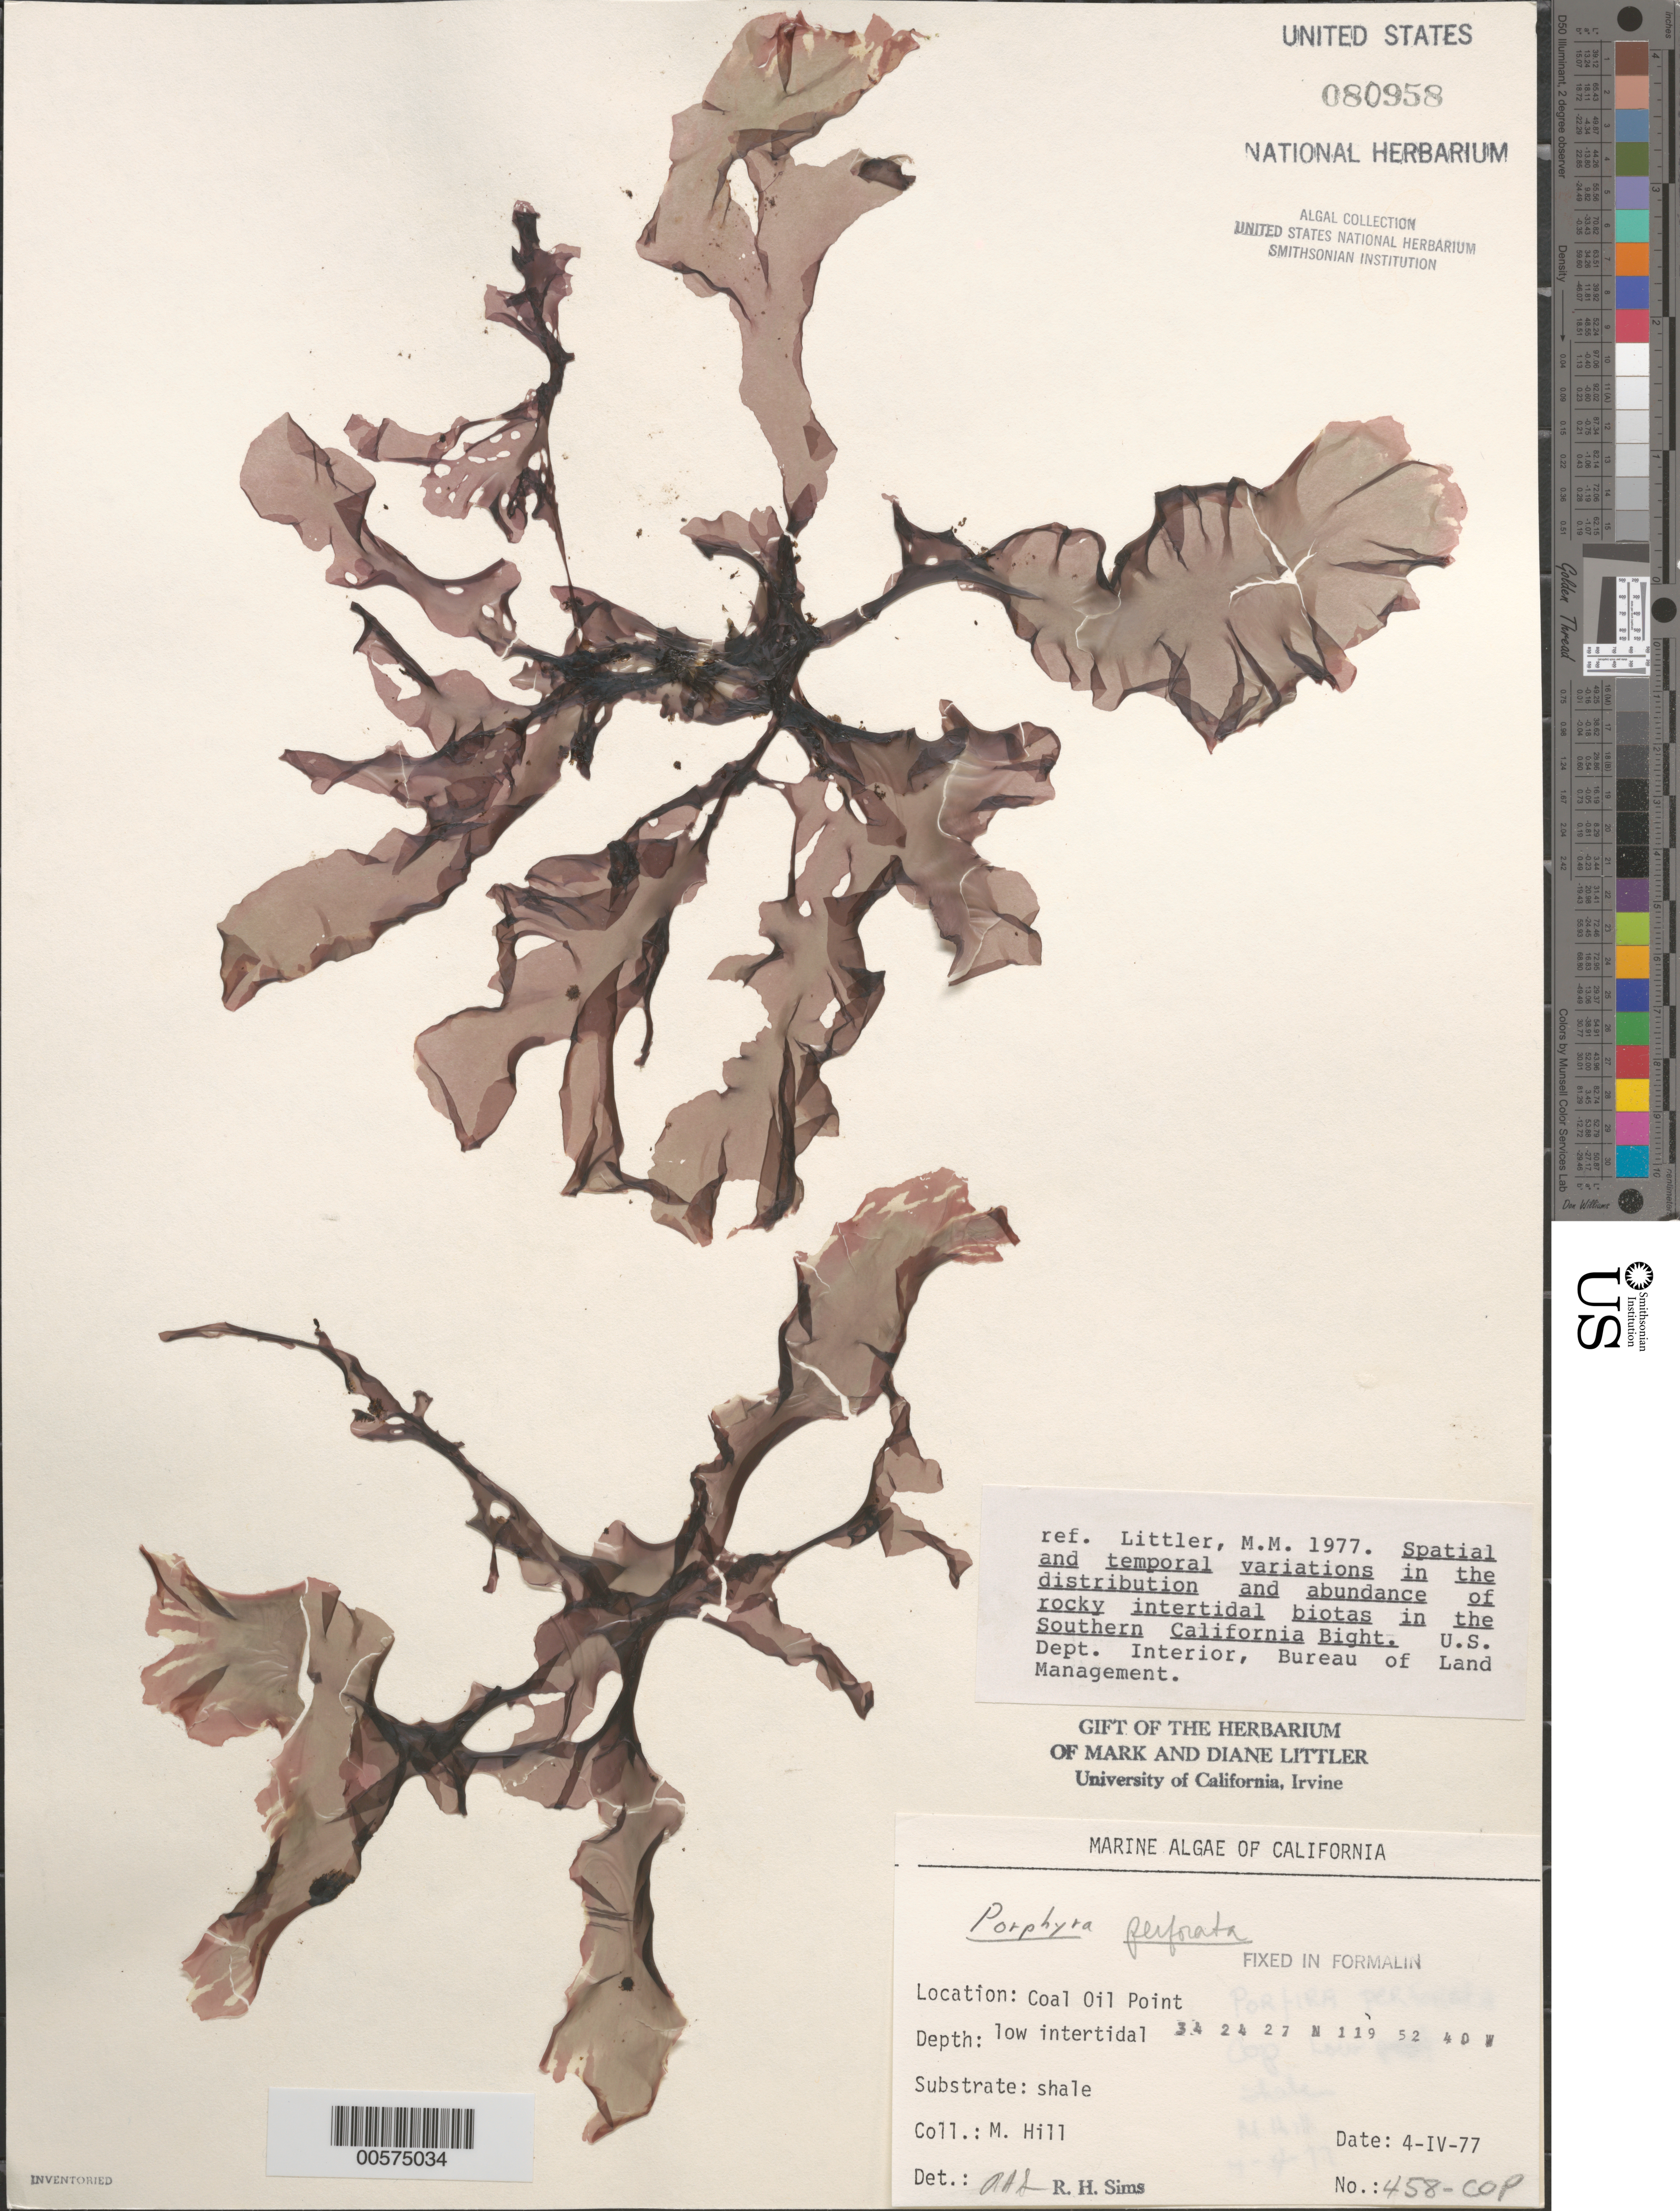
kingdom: Plantae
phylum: Rhodophyta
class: Bangiophyceae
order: Bangiales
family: Bangiaceae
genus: Pyropia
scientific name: Pyropia perforata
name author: (J. Agardh) S.C. Lindstrom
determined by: Algae name updating Project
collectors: M. Hill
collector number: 458-cop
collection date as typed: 04 Apr 1977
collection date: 1977-04-04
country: United States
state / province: California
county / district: Santa Barbara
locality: Coal Oil Point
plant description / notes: BLM-SOCALBIGHT Rocky Intertidal Survey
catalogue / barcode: US 80958